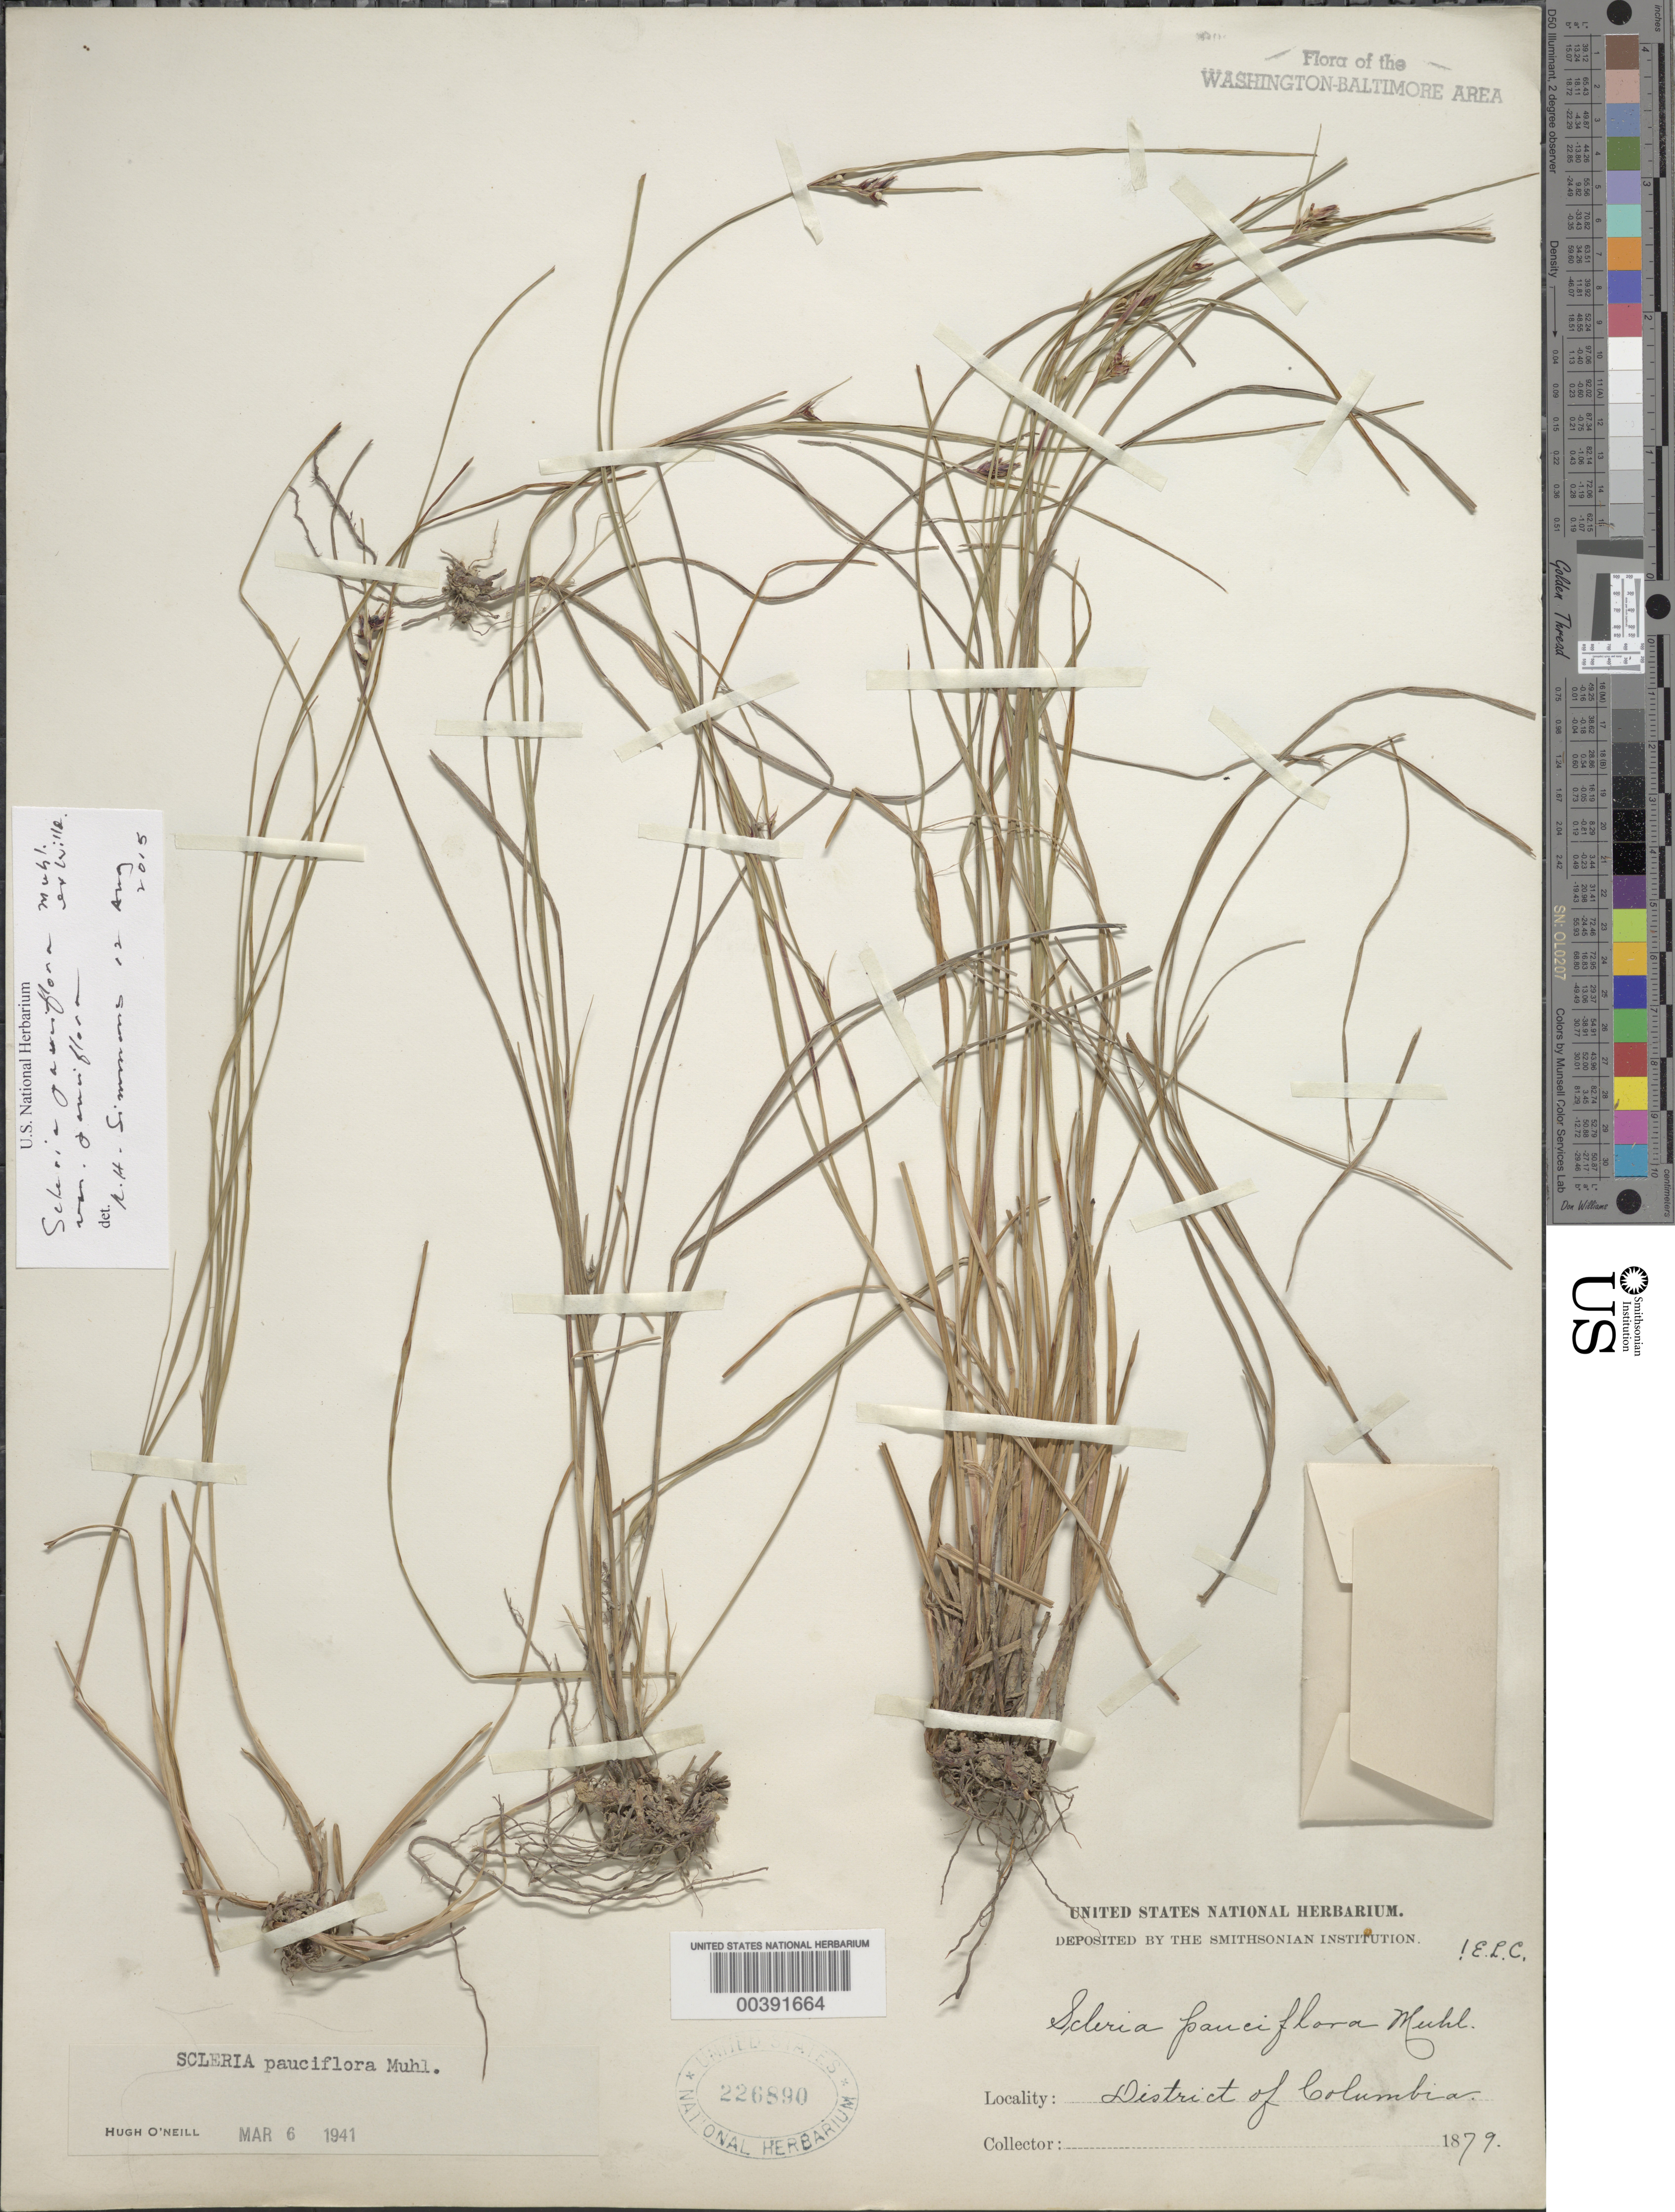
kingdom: Plantae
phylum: Tracheophyta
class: Liliopsida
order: Poales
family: Cyperaceae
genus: Scleria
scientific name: Scleria pauciflora var. pauciflora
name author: Muhl. ex Willd.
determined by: Simmons, R. H., (UNITED STATES)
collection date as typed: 1879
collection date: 1879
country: United States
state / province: District of Columbia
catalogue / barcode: US 226890